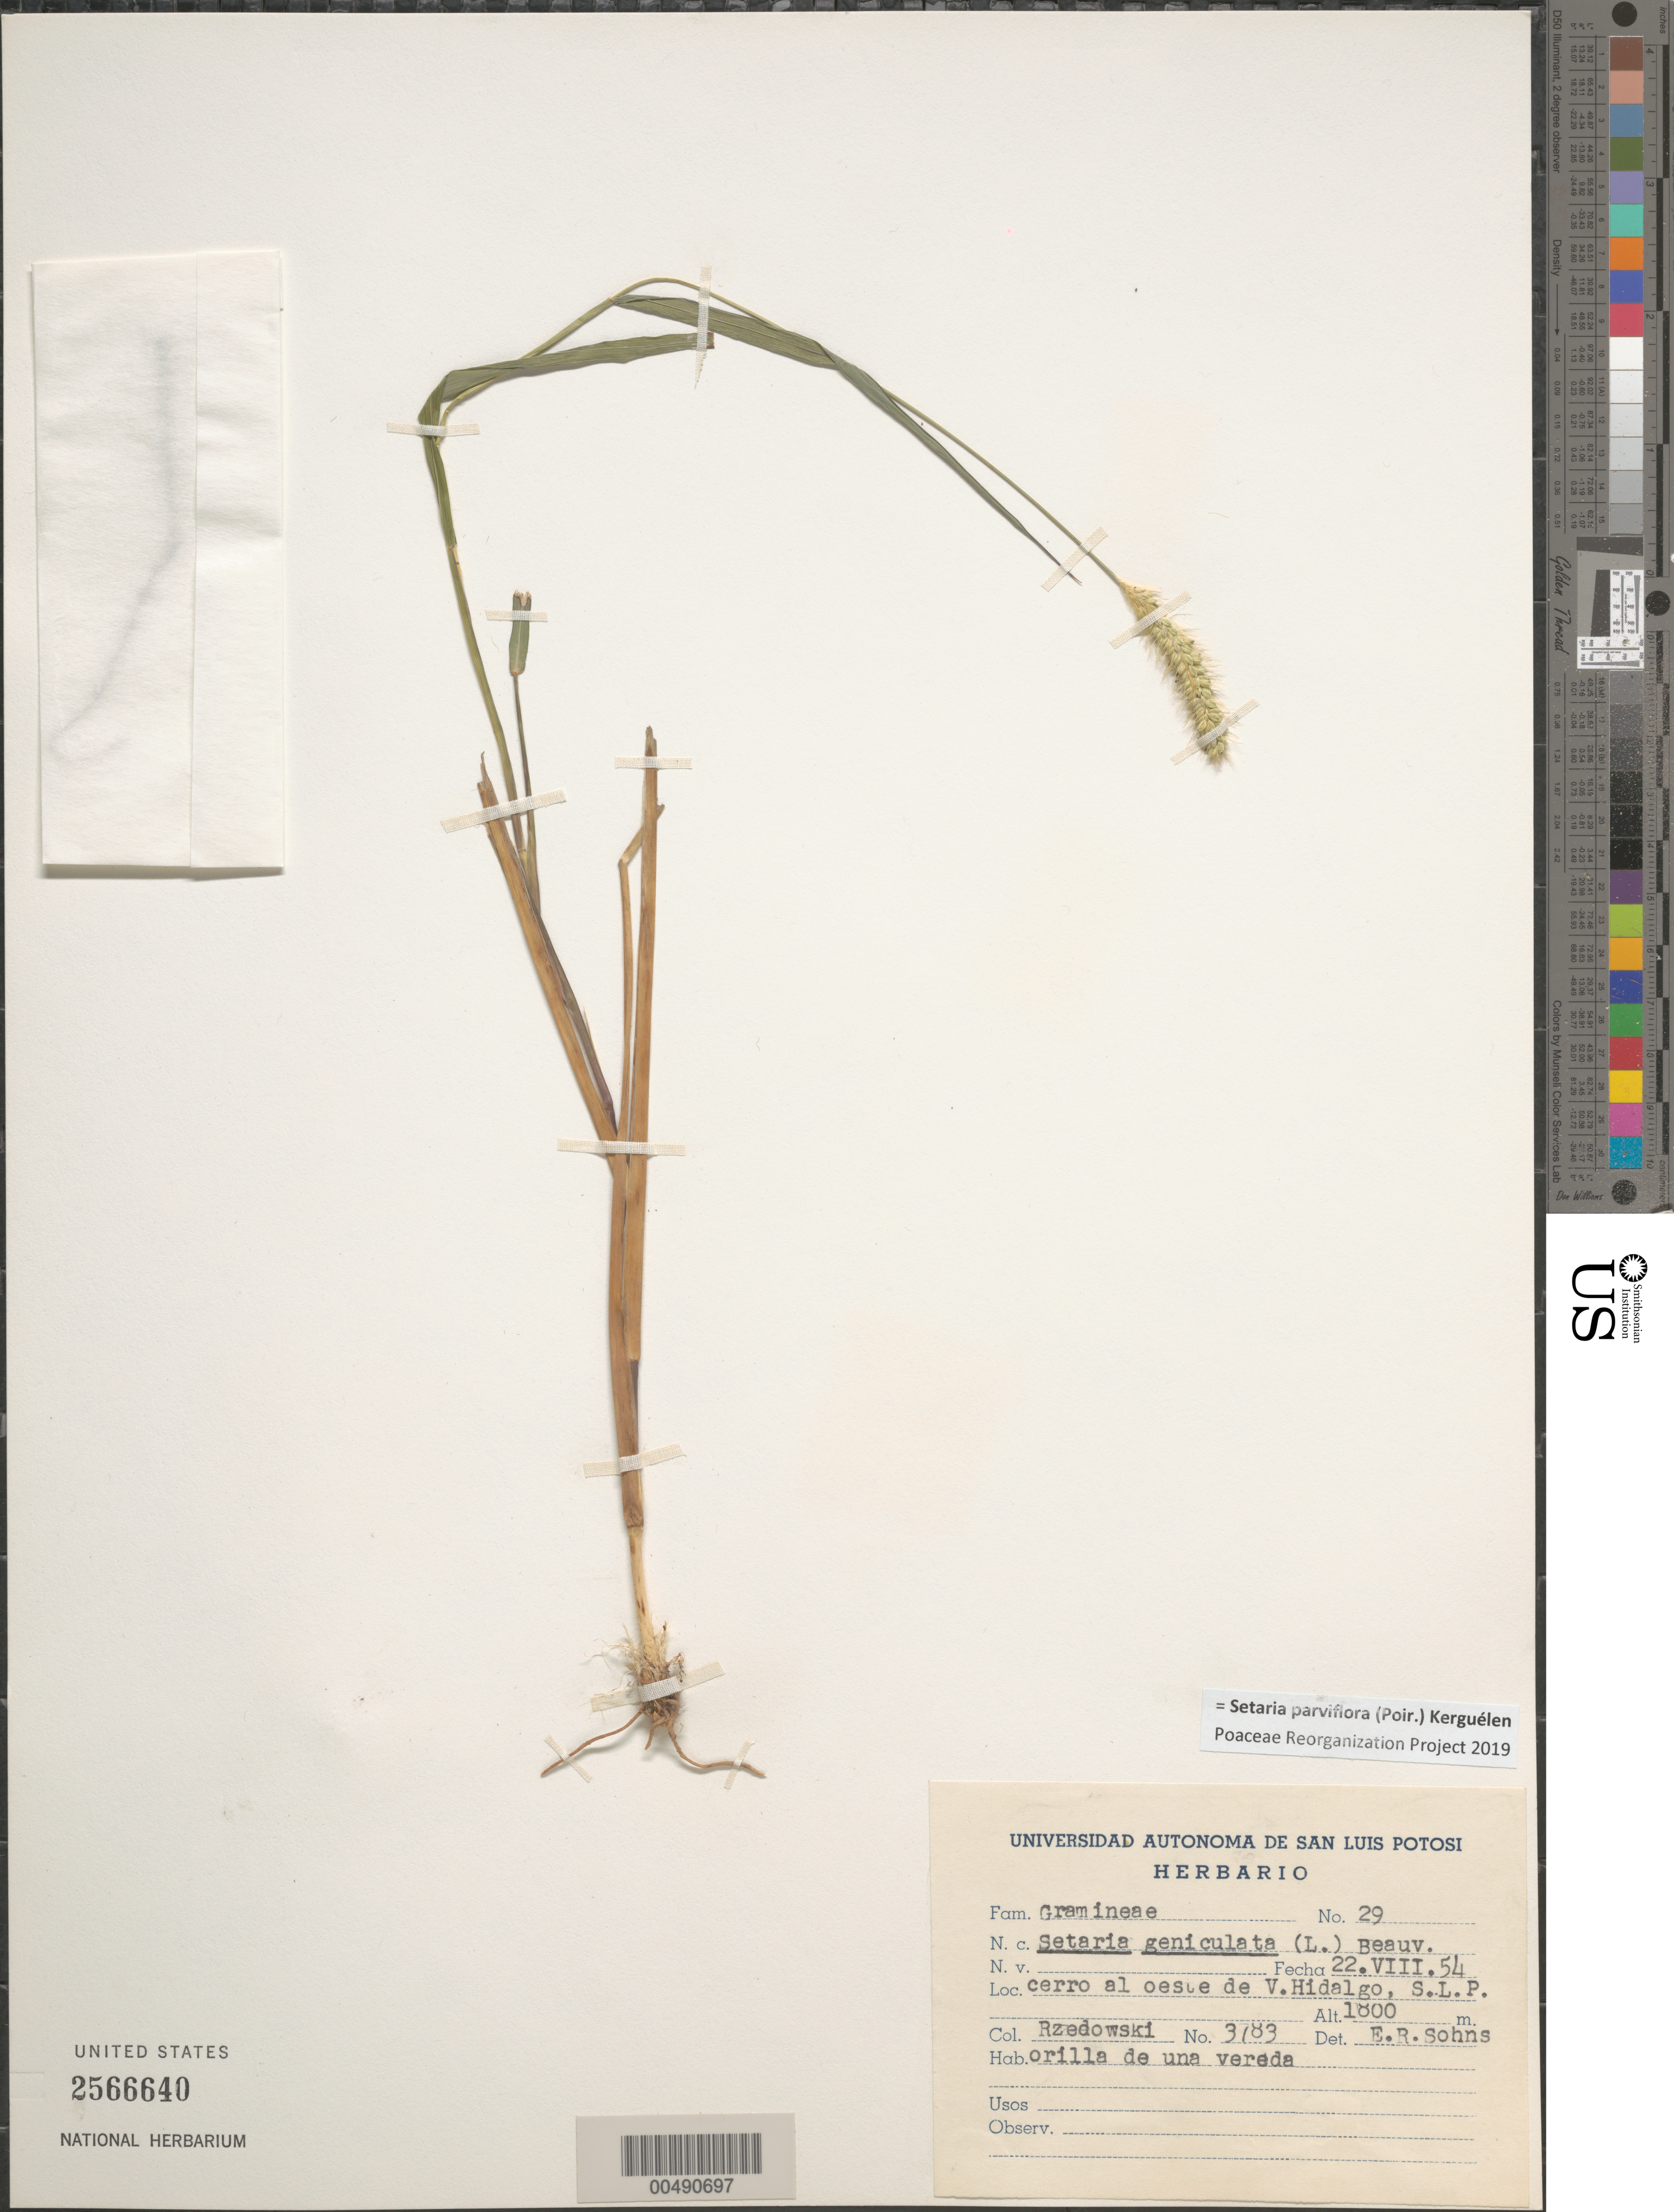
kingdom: Plantae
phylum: Tracheophyta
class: Liliopsida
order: Poales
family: Poaceae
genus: Setaria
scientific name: Setaria parviflora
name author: (Poir.) Kerguélen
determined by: Poaceae Reorganization Project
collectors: J. Rzedowski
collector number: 3783/29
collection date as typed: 22 Aug 1954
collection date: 1954-08-22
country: Mexico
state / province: San Luis Potosi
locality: Cerro W of V. Hidalgo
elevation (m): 1800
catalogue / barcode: US 2566640